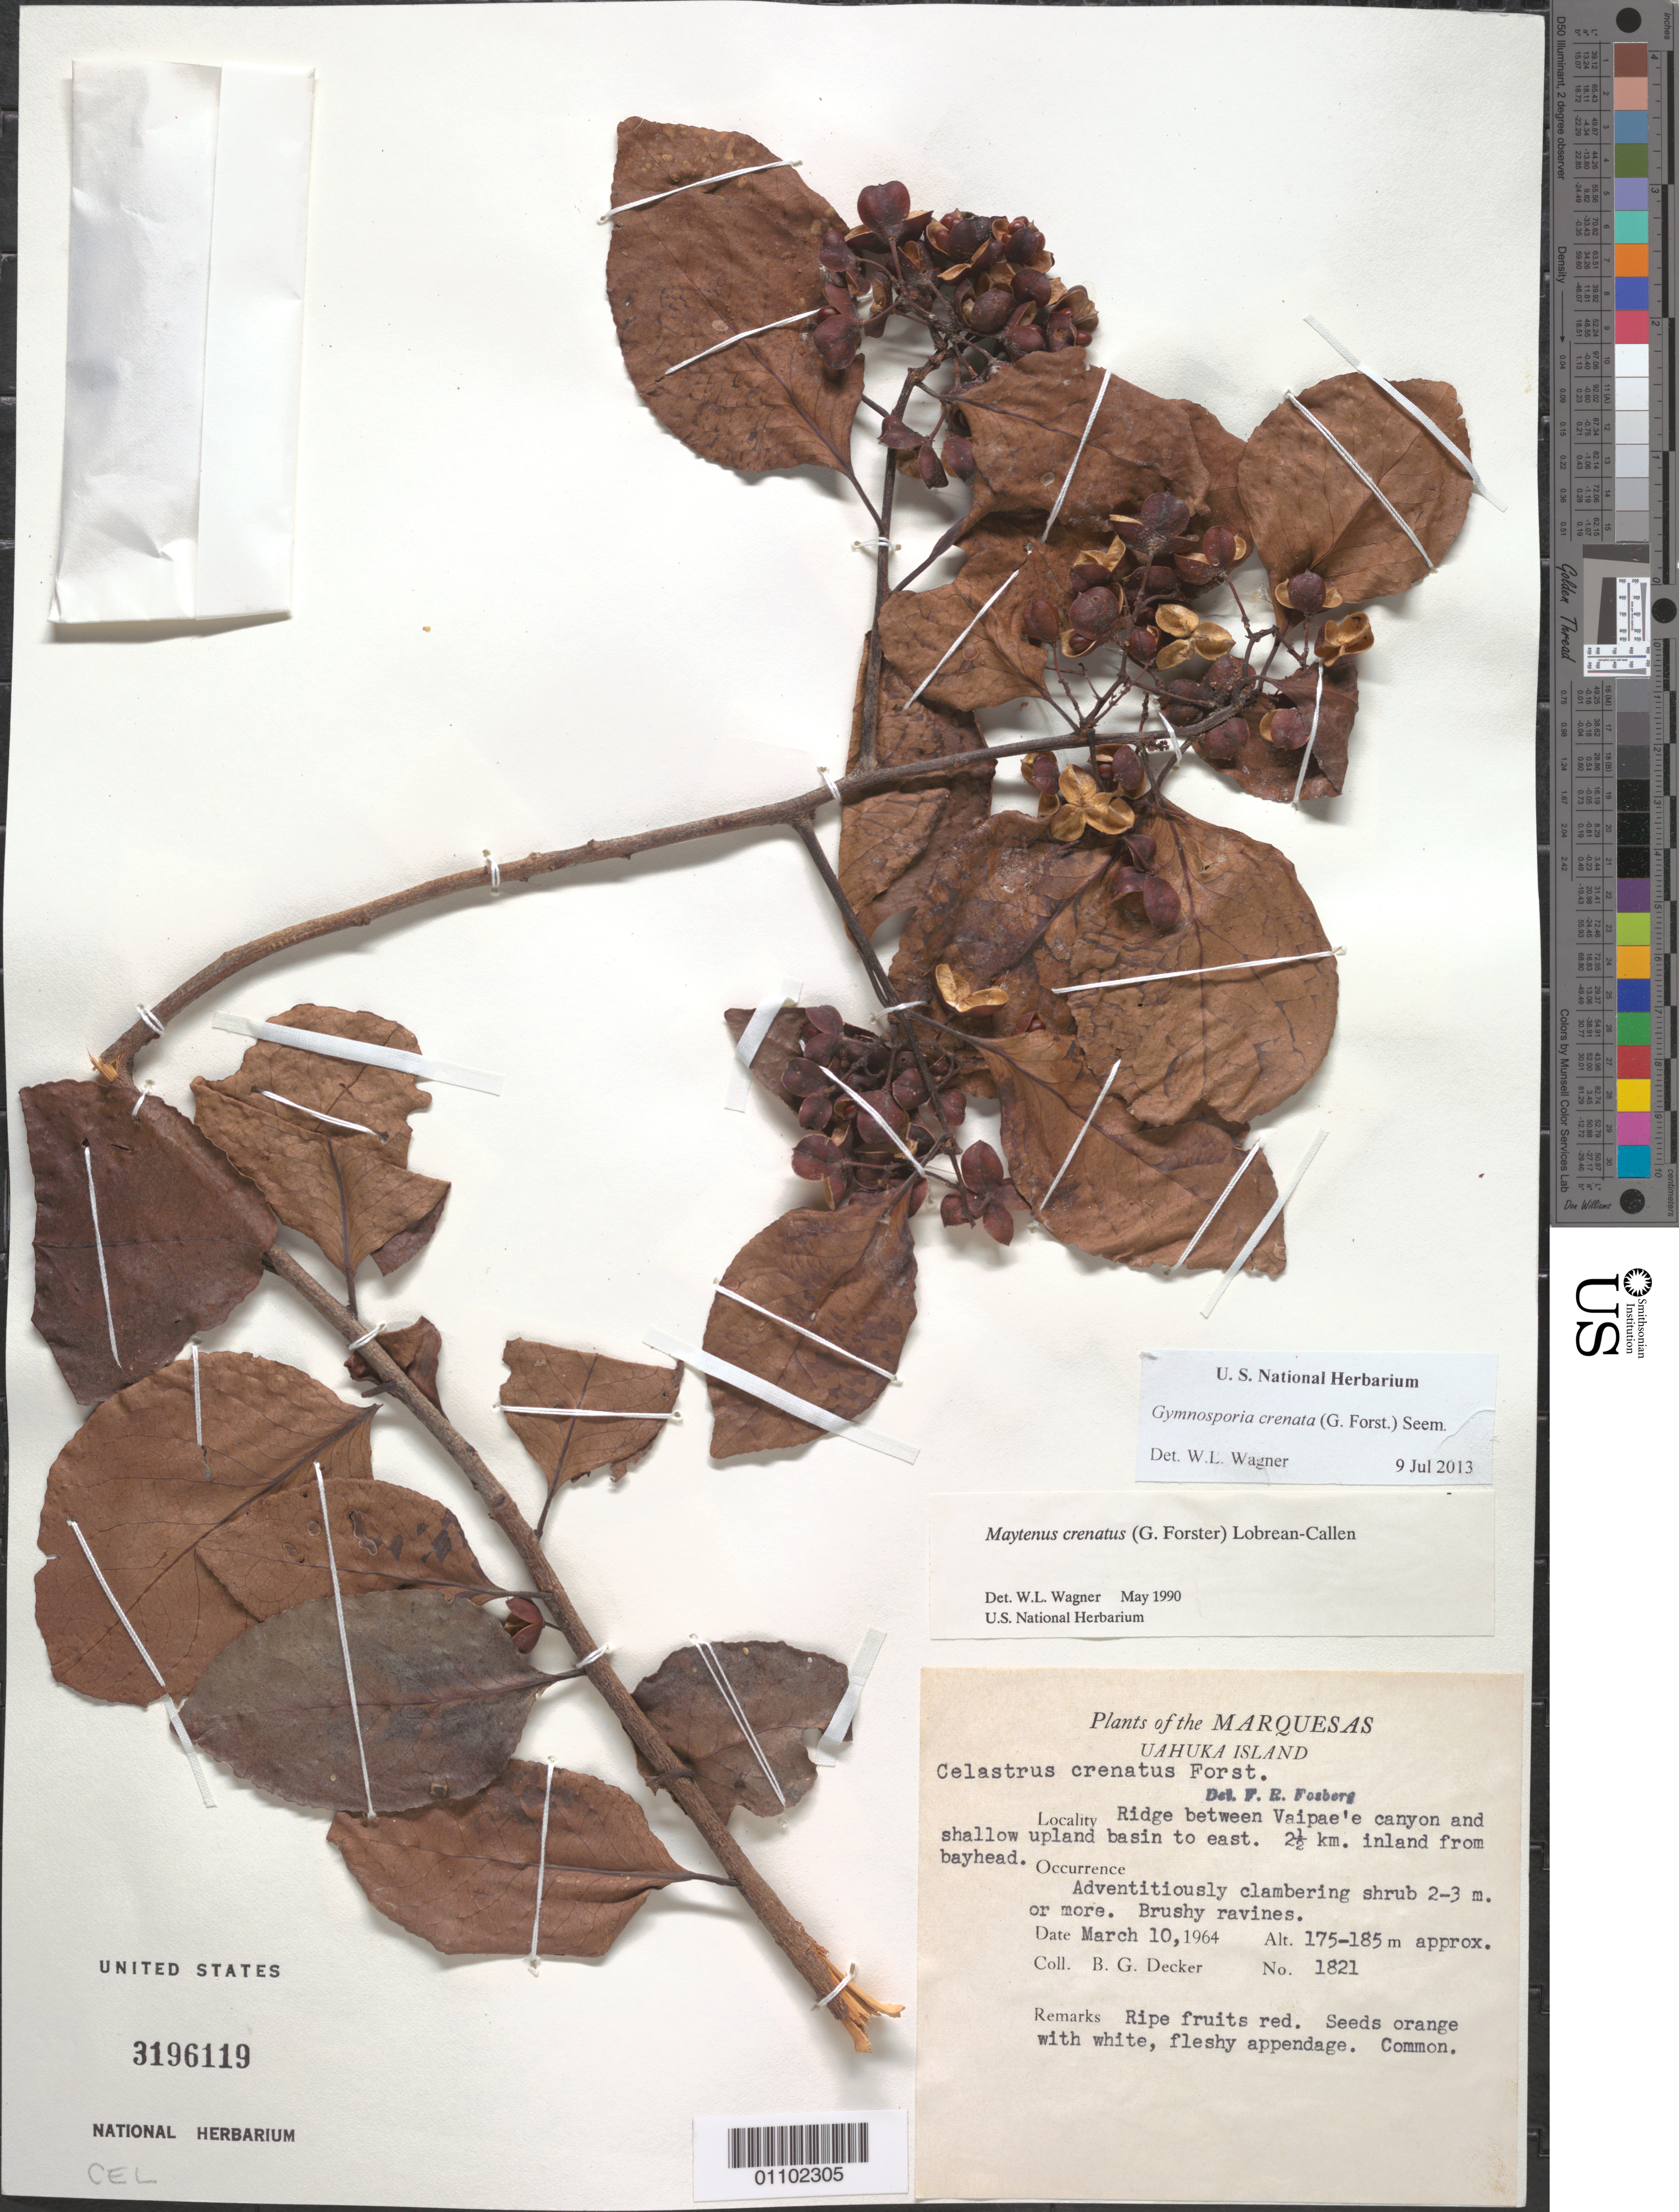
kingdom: Plantae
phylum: Tracheophyta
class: Magnoliopsida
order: Celastrales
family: Celastraceae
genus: Gymnosporia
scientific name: Gymnosporia crenata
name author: (G. Forst.) Seem.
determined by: Wagner, W. L., (BOT), Smithsonian Institution - National Museum of Natural History (UNITED STATES)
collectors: B. G. Decker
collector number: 1821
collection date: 1964-03-10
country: French Polynesia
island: Ua Huka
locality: ridge between Vaipae'e canyon and shallow upland basin to E, 2.5 km inland from bayhead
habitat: Brushy ravines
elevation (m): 175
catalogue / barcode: US 3196119